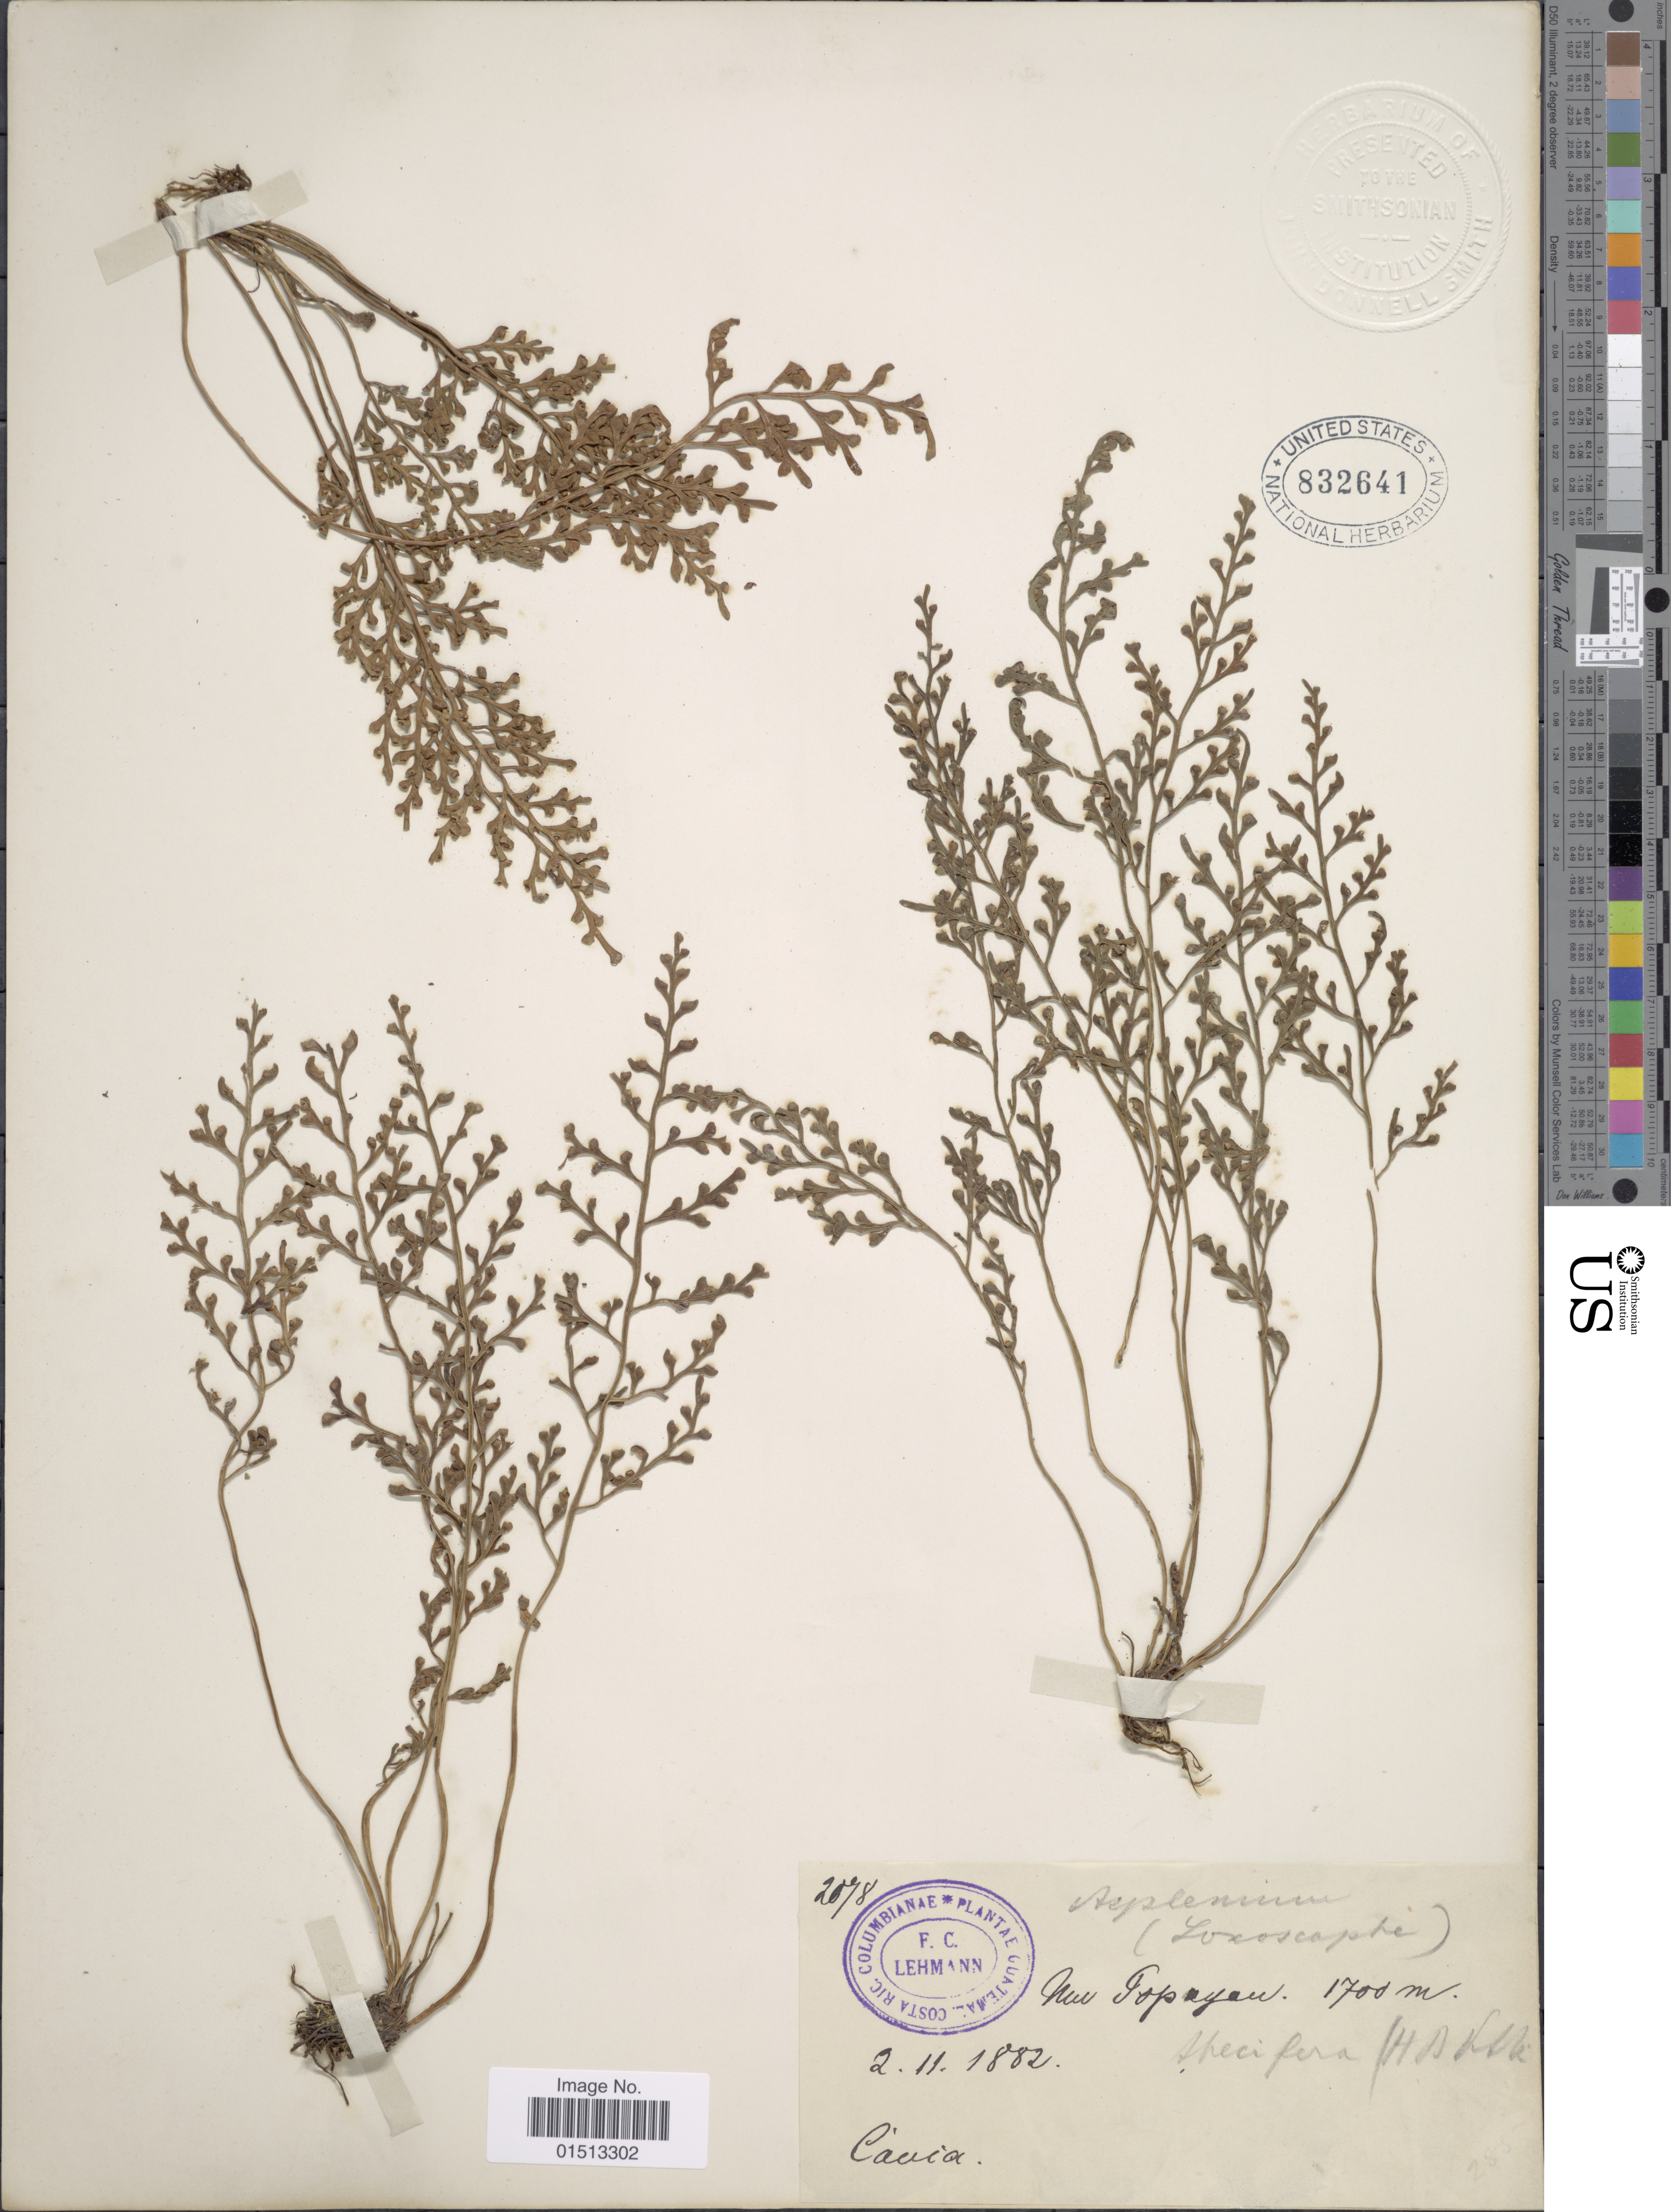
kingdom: Plantae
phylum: Tracheophyta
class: Polypodiopsida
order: Polypodiales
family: Aspleniaceae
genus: Asplenium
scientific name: Asplenium theciferum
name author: (Kunth) Mett.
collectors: F. C. Lehmann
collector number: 2078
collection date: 1882-11-02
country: Colombia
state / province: Cauca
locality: New Popayan.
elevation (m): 1700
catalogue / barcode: US 832641